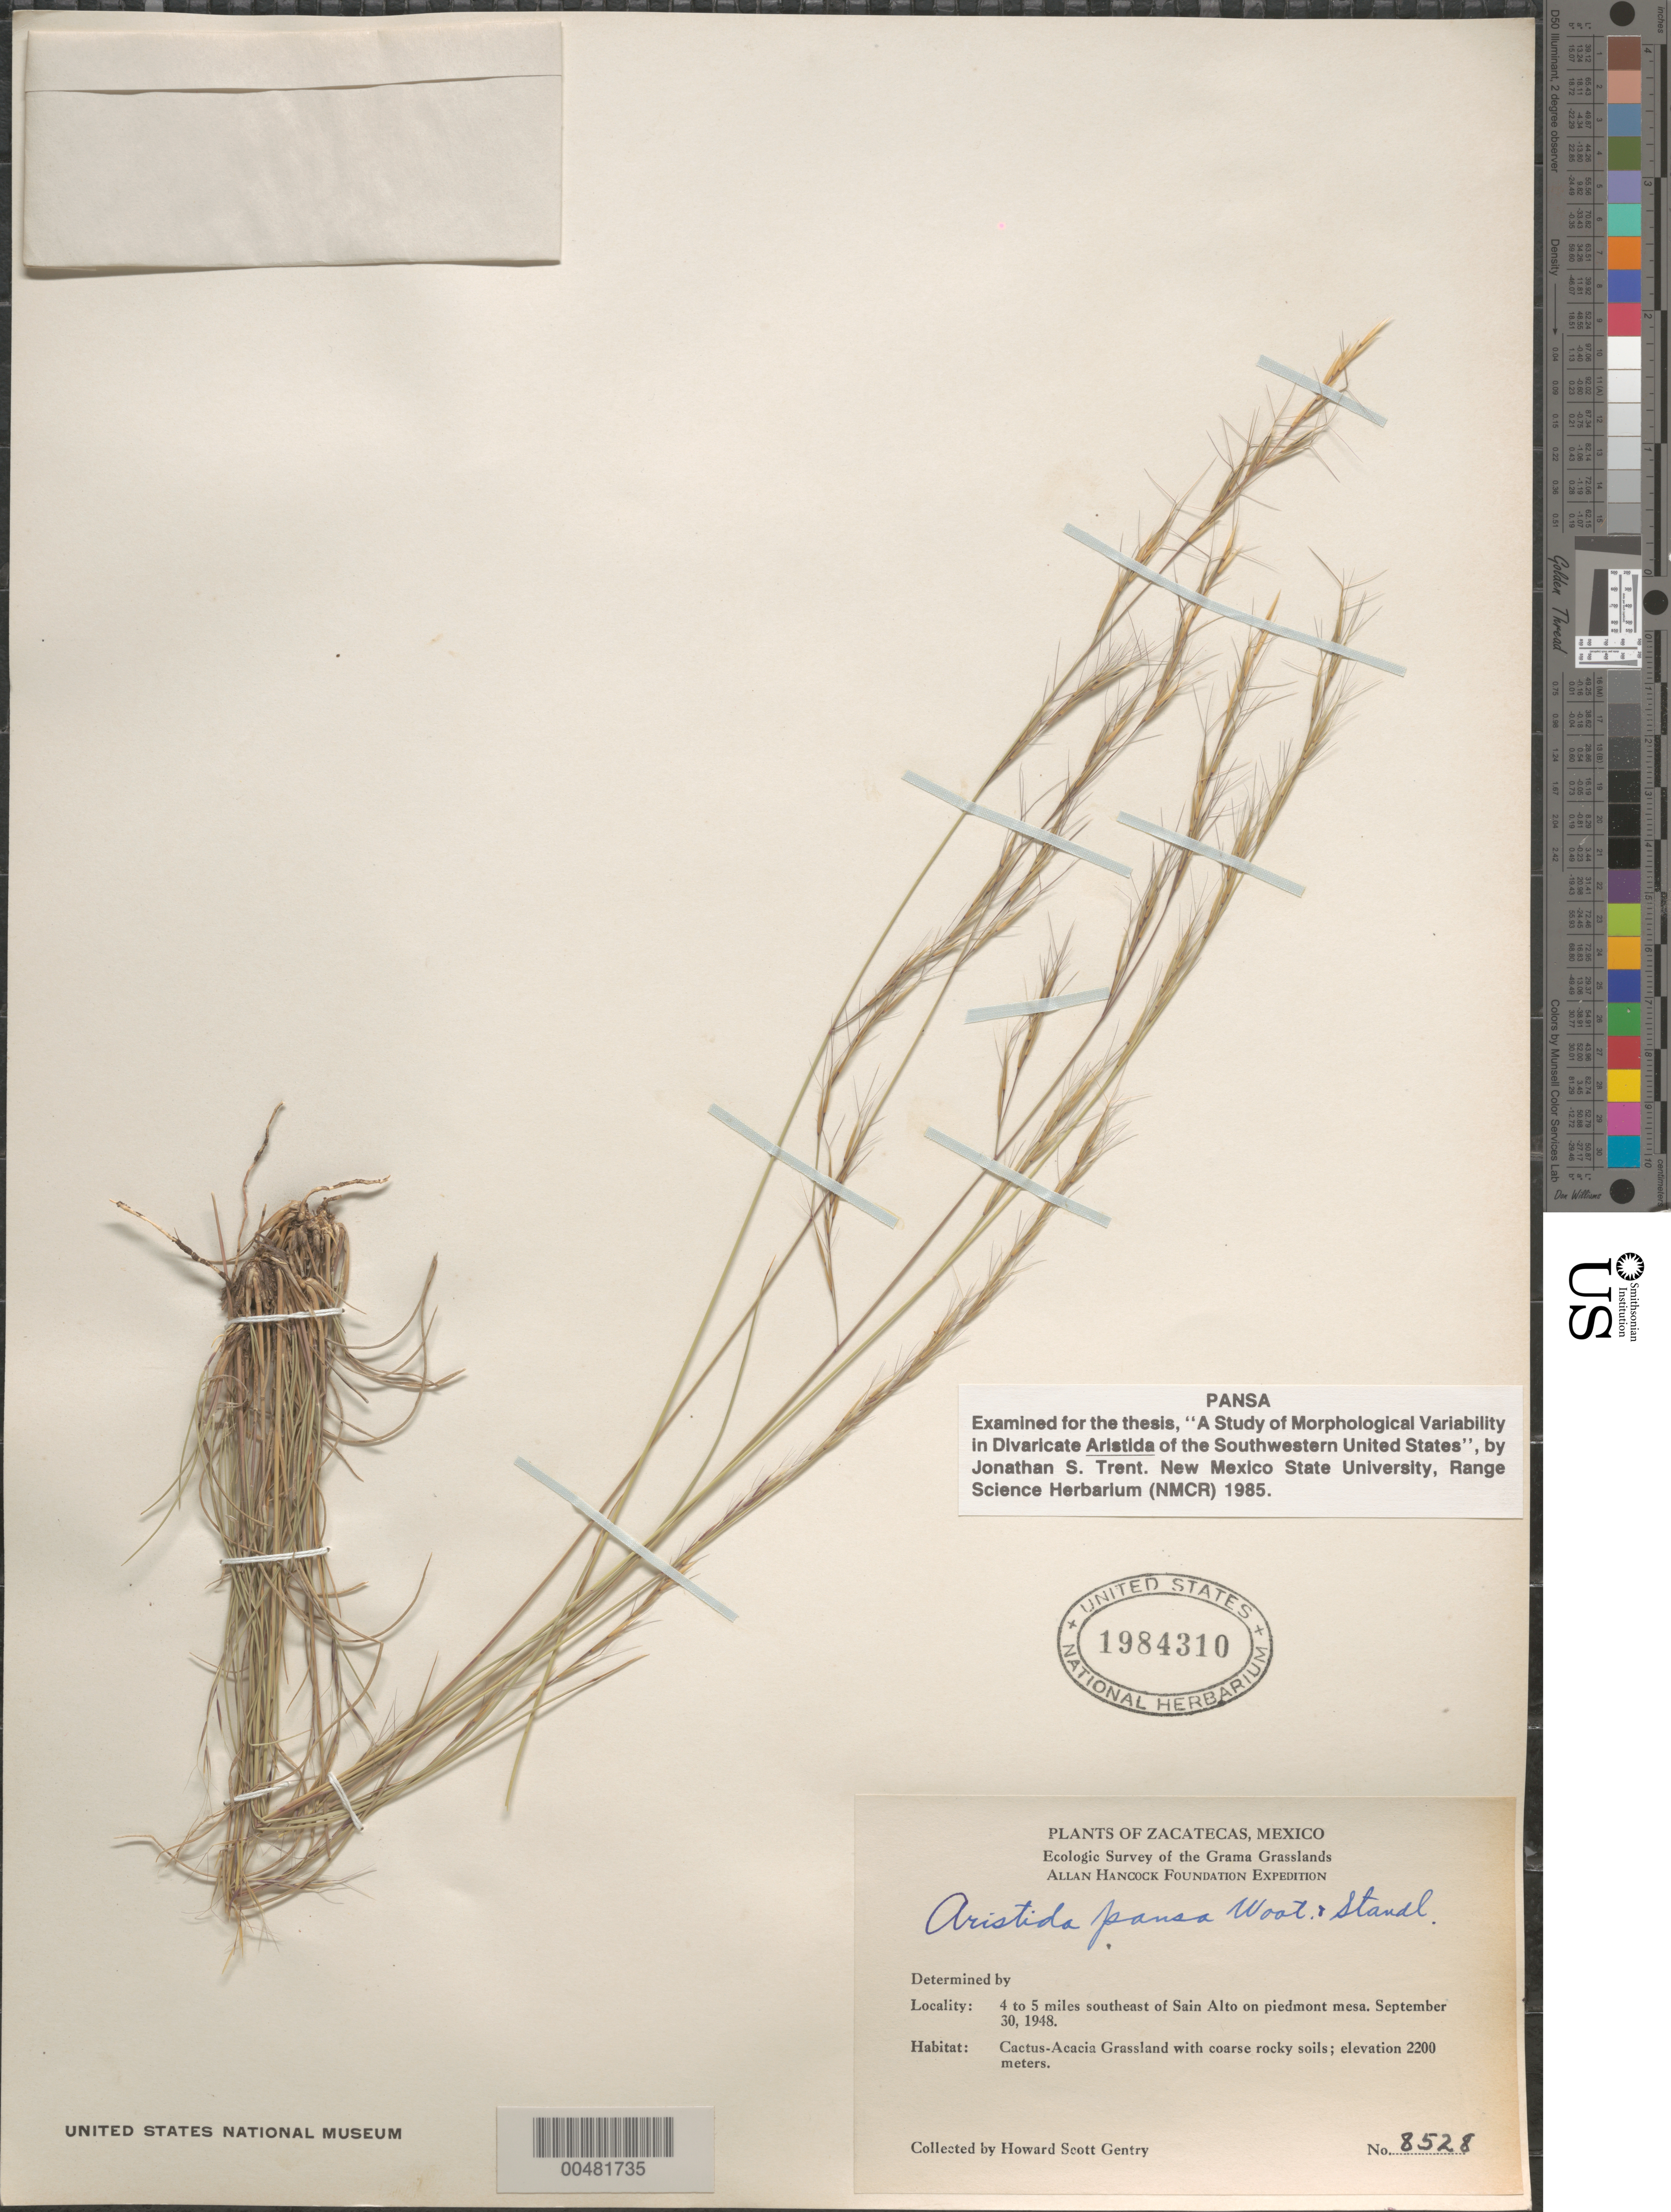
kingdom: Plantae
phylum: Tracheophyta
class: Liliopsida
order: Poales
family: Poaceae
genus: Aristida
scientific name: Aristida pansa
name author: Wooton & Standl.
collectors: H. S. Gentry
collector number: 8528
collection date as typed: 30 Sep 1948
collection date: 1948-09-30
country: Mexico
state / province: Zacatecas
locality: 4 to 5 mi SE of Sain Alto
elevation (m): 2200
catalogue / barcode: US 1984310